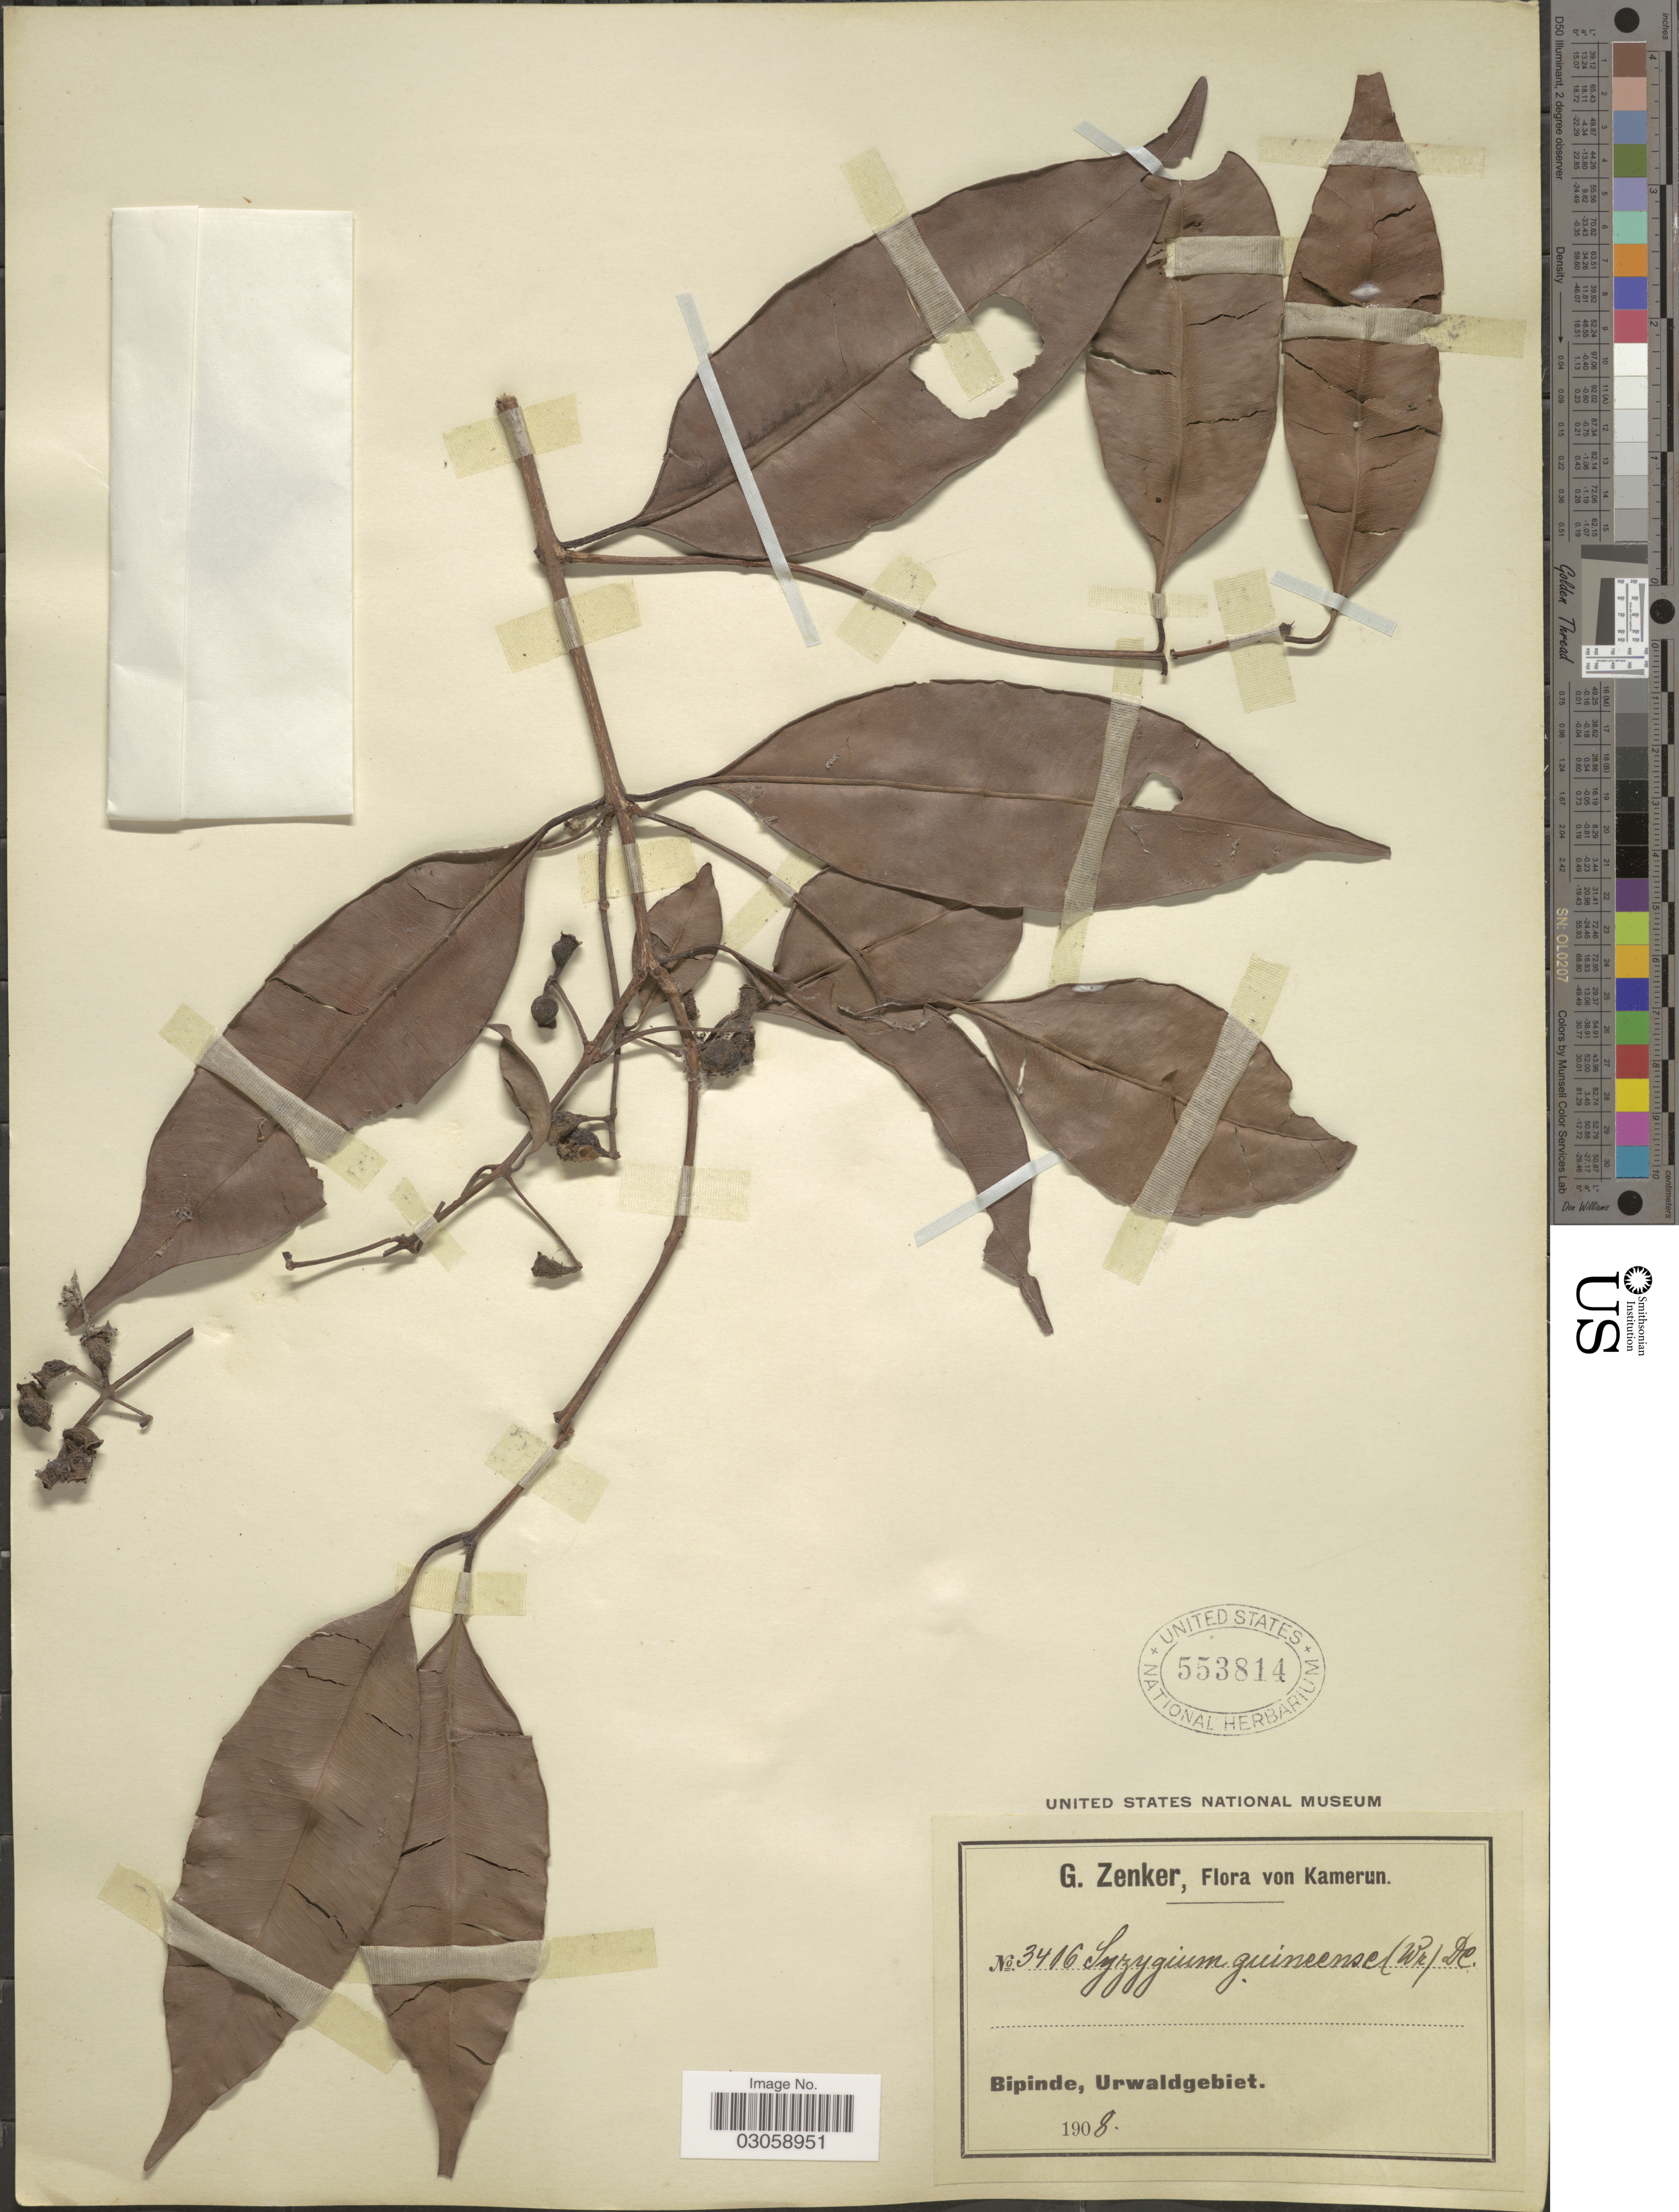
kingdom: Plantae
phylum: Tracheophyta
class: Magnoliopsida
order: Myrtales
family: Myrtaceae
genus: Syzygium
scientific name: Syzygium guineense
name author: (Willd.) DC.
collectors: G. A. Zenker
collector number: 3406*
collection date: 1908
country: Cameroon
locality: Bipinde, Urwaldgebiet.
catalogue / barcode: US 553814